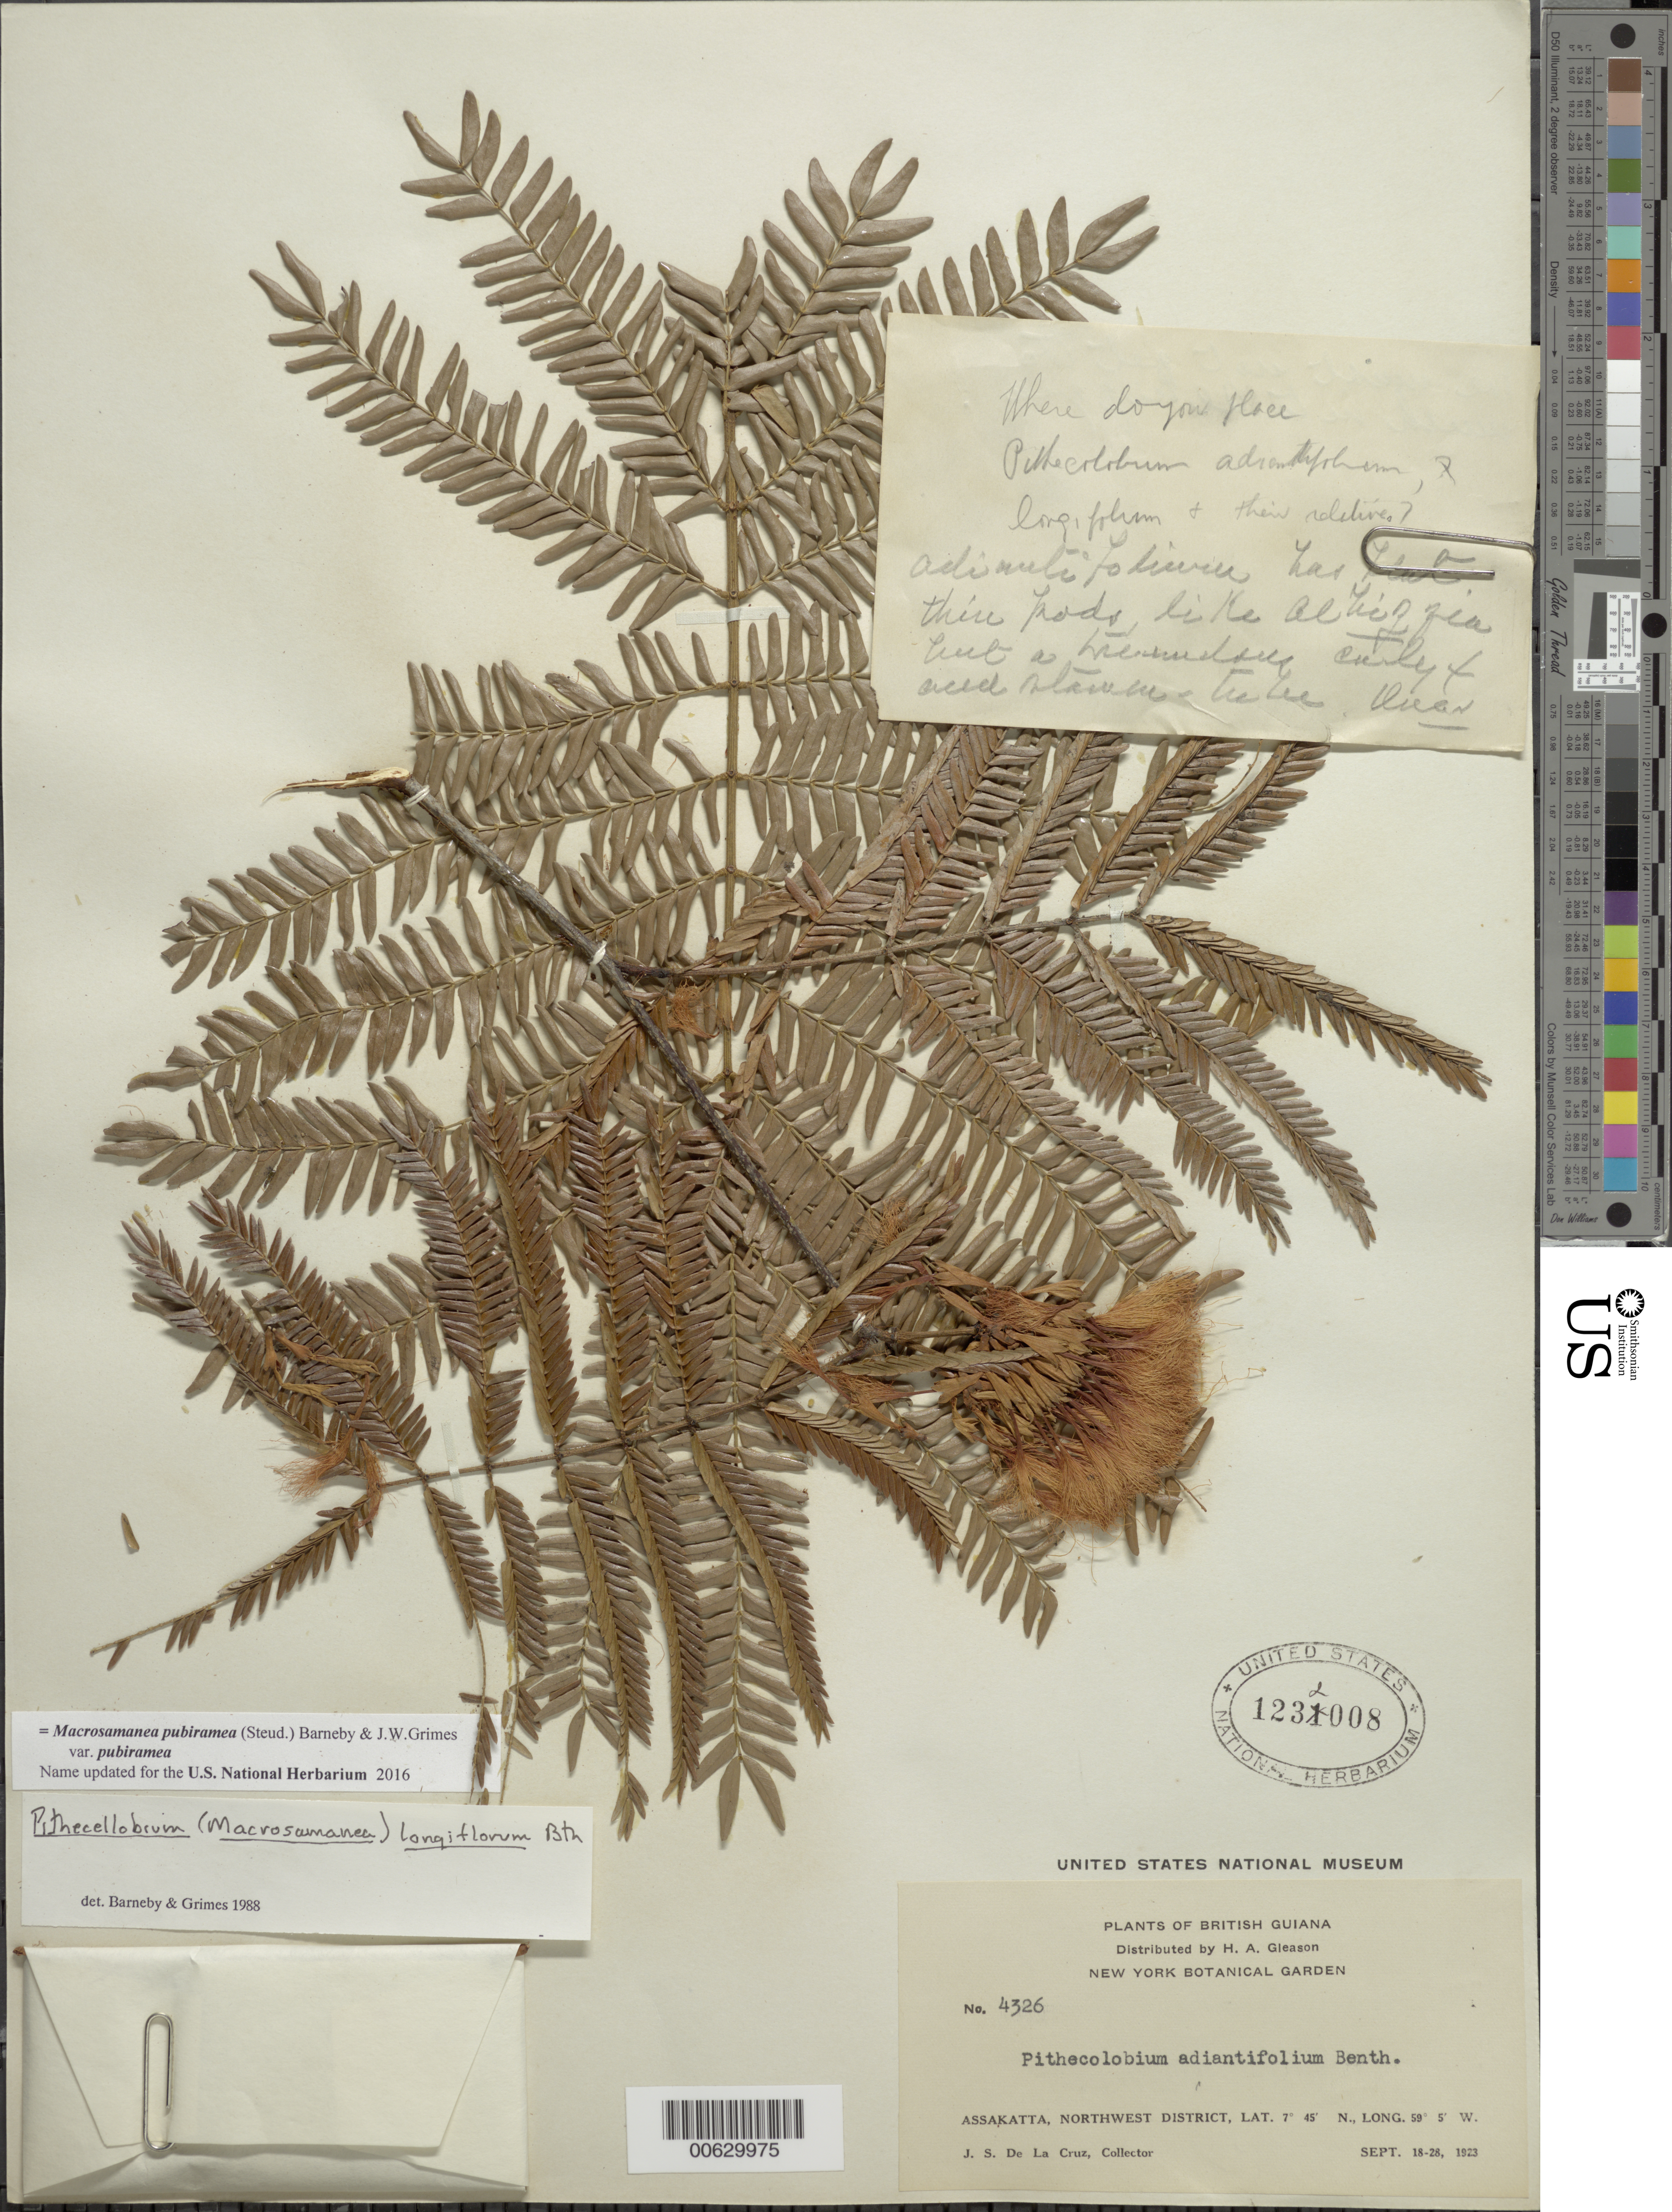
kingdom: Plantae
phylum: Tracheophyta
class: Magnoliopsida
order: Fabales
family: Fabaceae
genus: Macrosamanea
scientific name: Macrosamanea pubiramea var. pubiramea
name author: (Steud.) Barneby & J.W. Grimes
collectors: J. S. de la Cruz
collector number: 4326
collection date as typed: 18-Sep-23 to 28-Sep-23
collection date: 1923-09-18/1923-09-28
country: Guyana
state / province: Barima-Waini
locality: Assakatta, NW District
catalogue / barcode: US 1232008